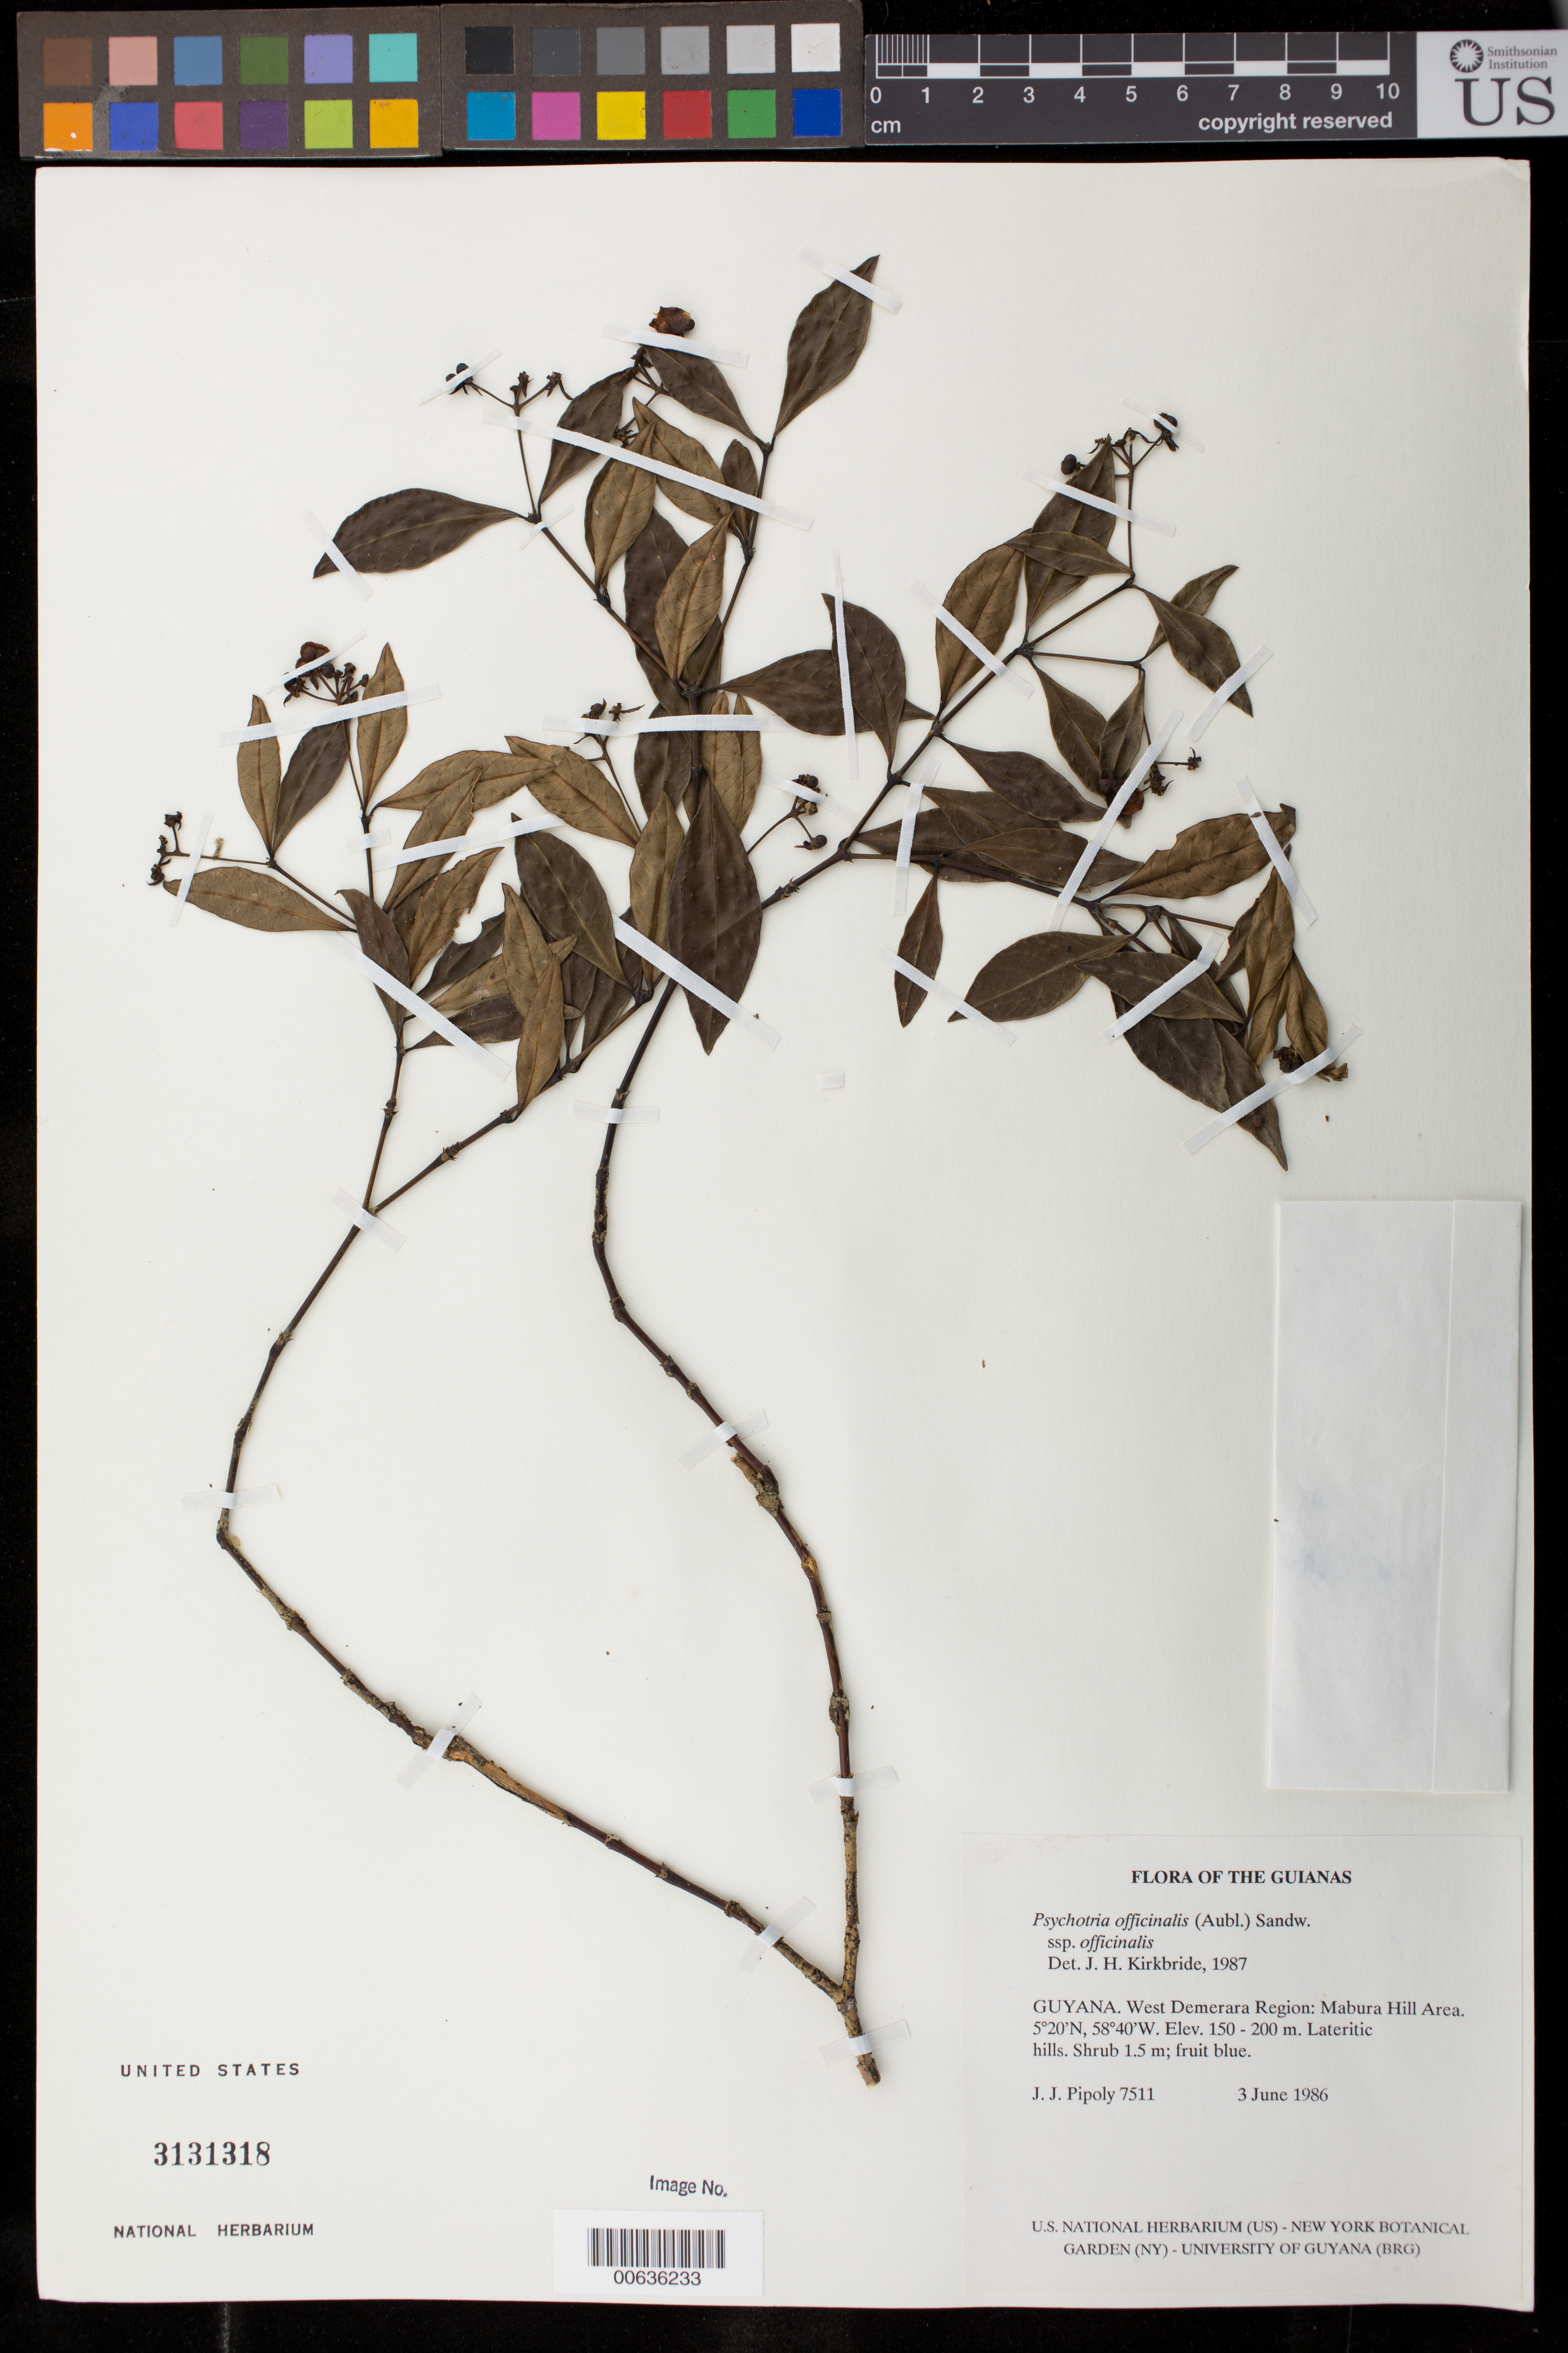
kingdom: Plantae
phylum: Tracheophyta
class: Magnoliopsida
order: Gentianales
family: Rubiaceae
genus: Palicourea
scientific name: Palicourea tenerior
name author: (Cham.) Delprete & J.H. Kirkbr.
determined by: Kirkbride, J. H., Jr.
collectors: J. J. Pipoly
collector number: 7511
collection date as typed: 3 June 1986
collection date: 1986-06-03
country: Guyana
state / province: U. Demerara-Berbice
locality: Mabura Hill area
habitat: Lateritic hills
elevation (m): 50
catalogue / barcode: US 3131318